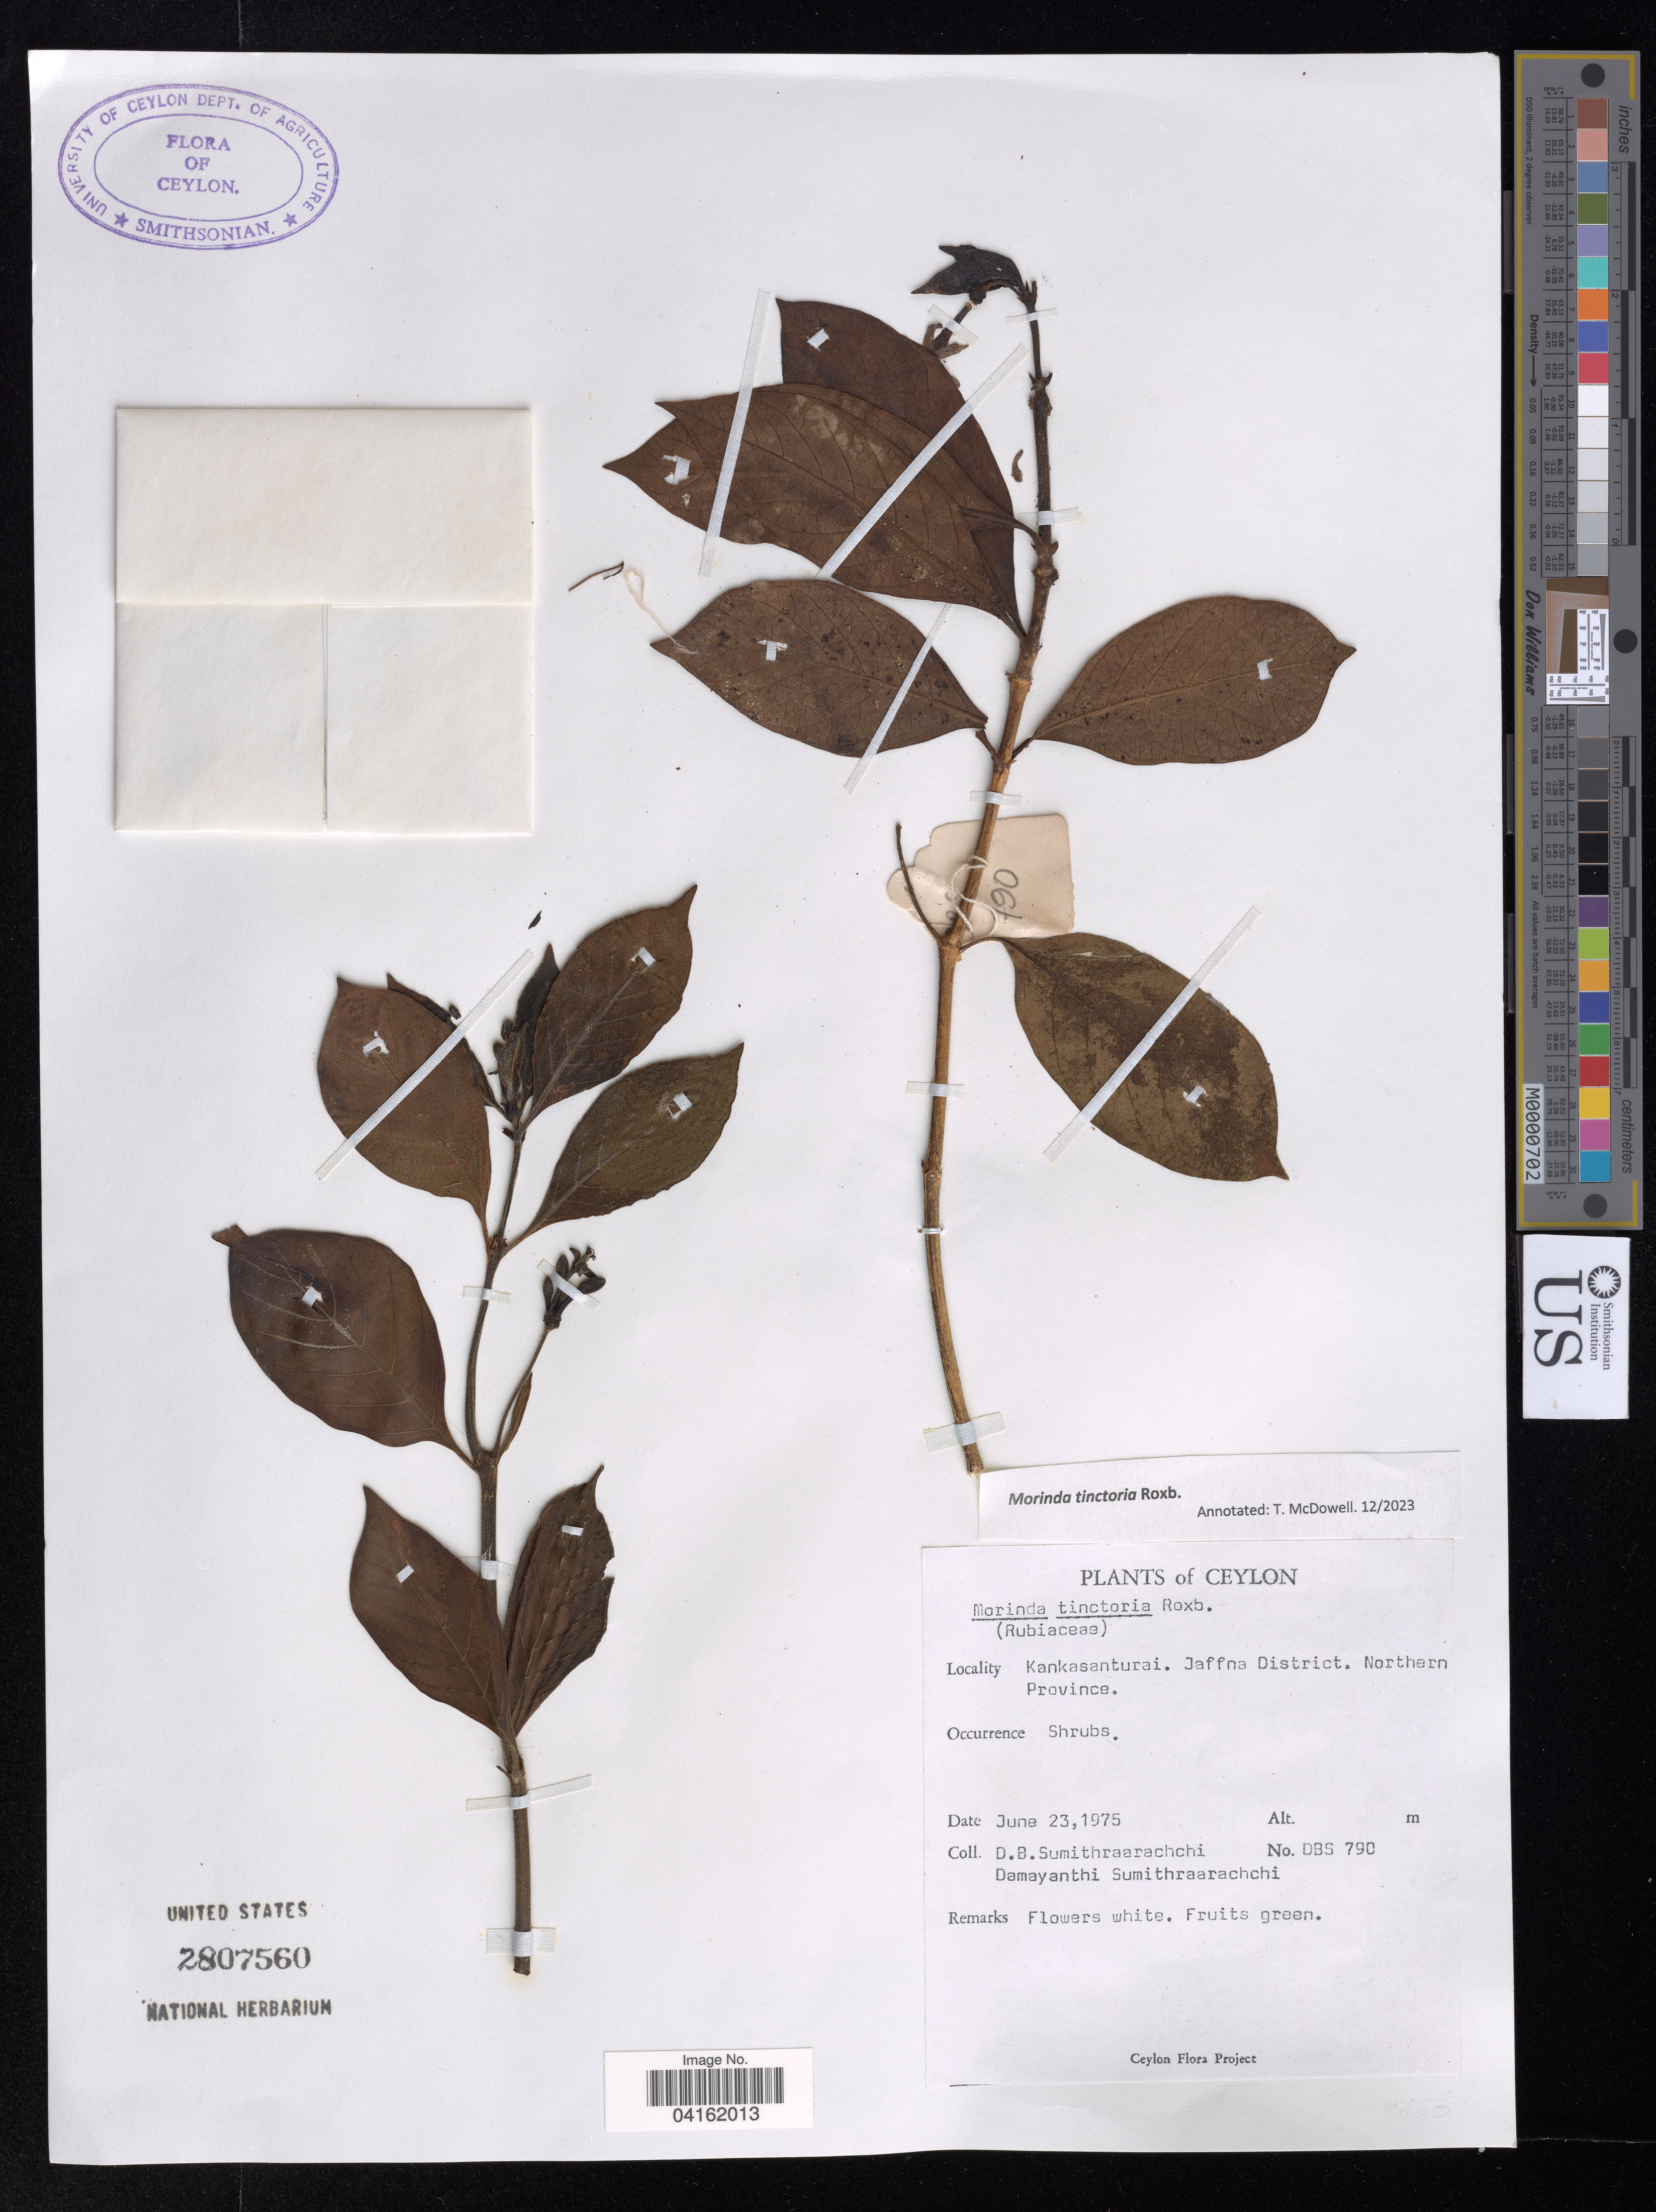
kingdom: Plantae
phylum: Tracheophyta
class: Magnoliopsida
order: Gentianales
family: Rubiaceae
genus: Morinda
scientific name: Morinda tinctoria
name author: Roxb.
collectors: D. B. Sumithraarachchi & D. Sumithraarachchi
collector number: DBS 790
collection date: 1975-06-23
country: Sri Lanka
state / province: Northern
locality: Ceylon. Kankasanturai. Jaffna District.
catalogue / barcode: US 2807560